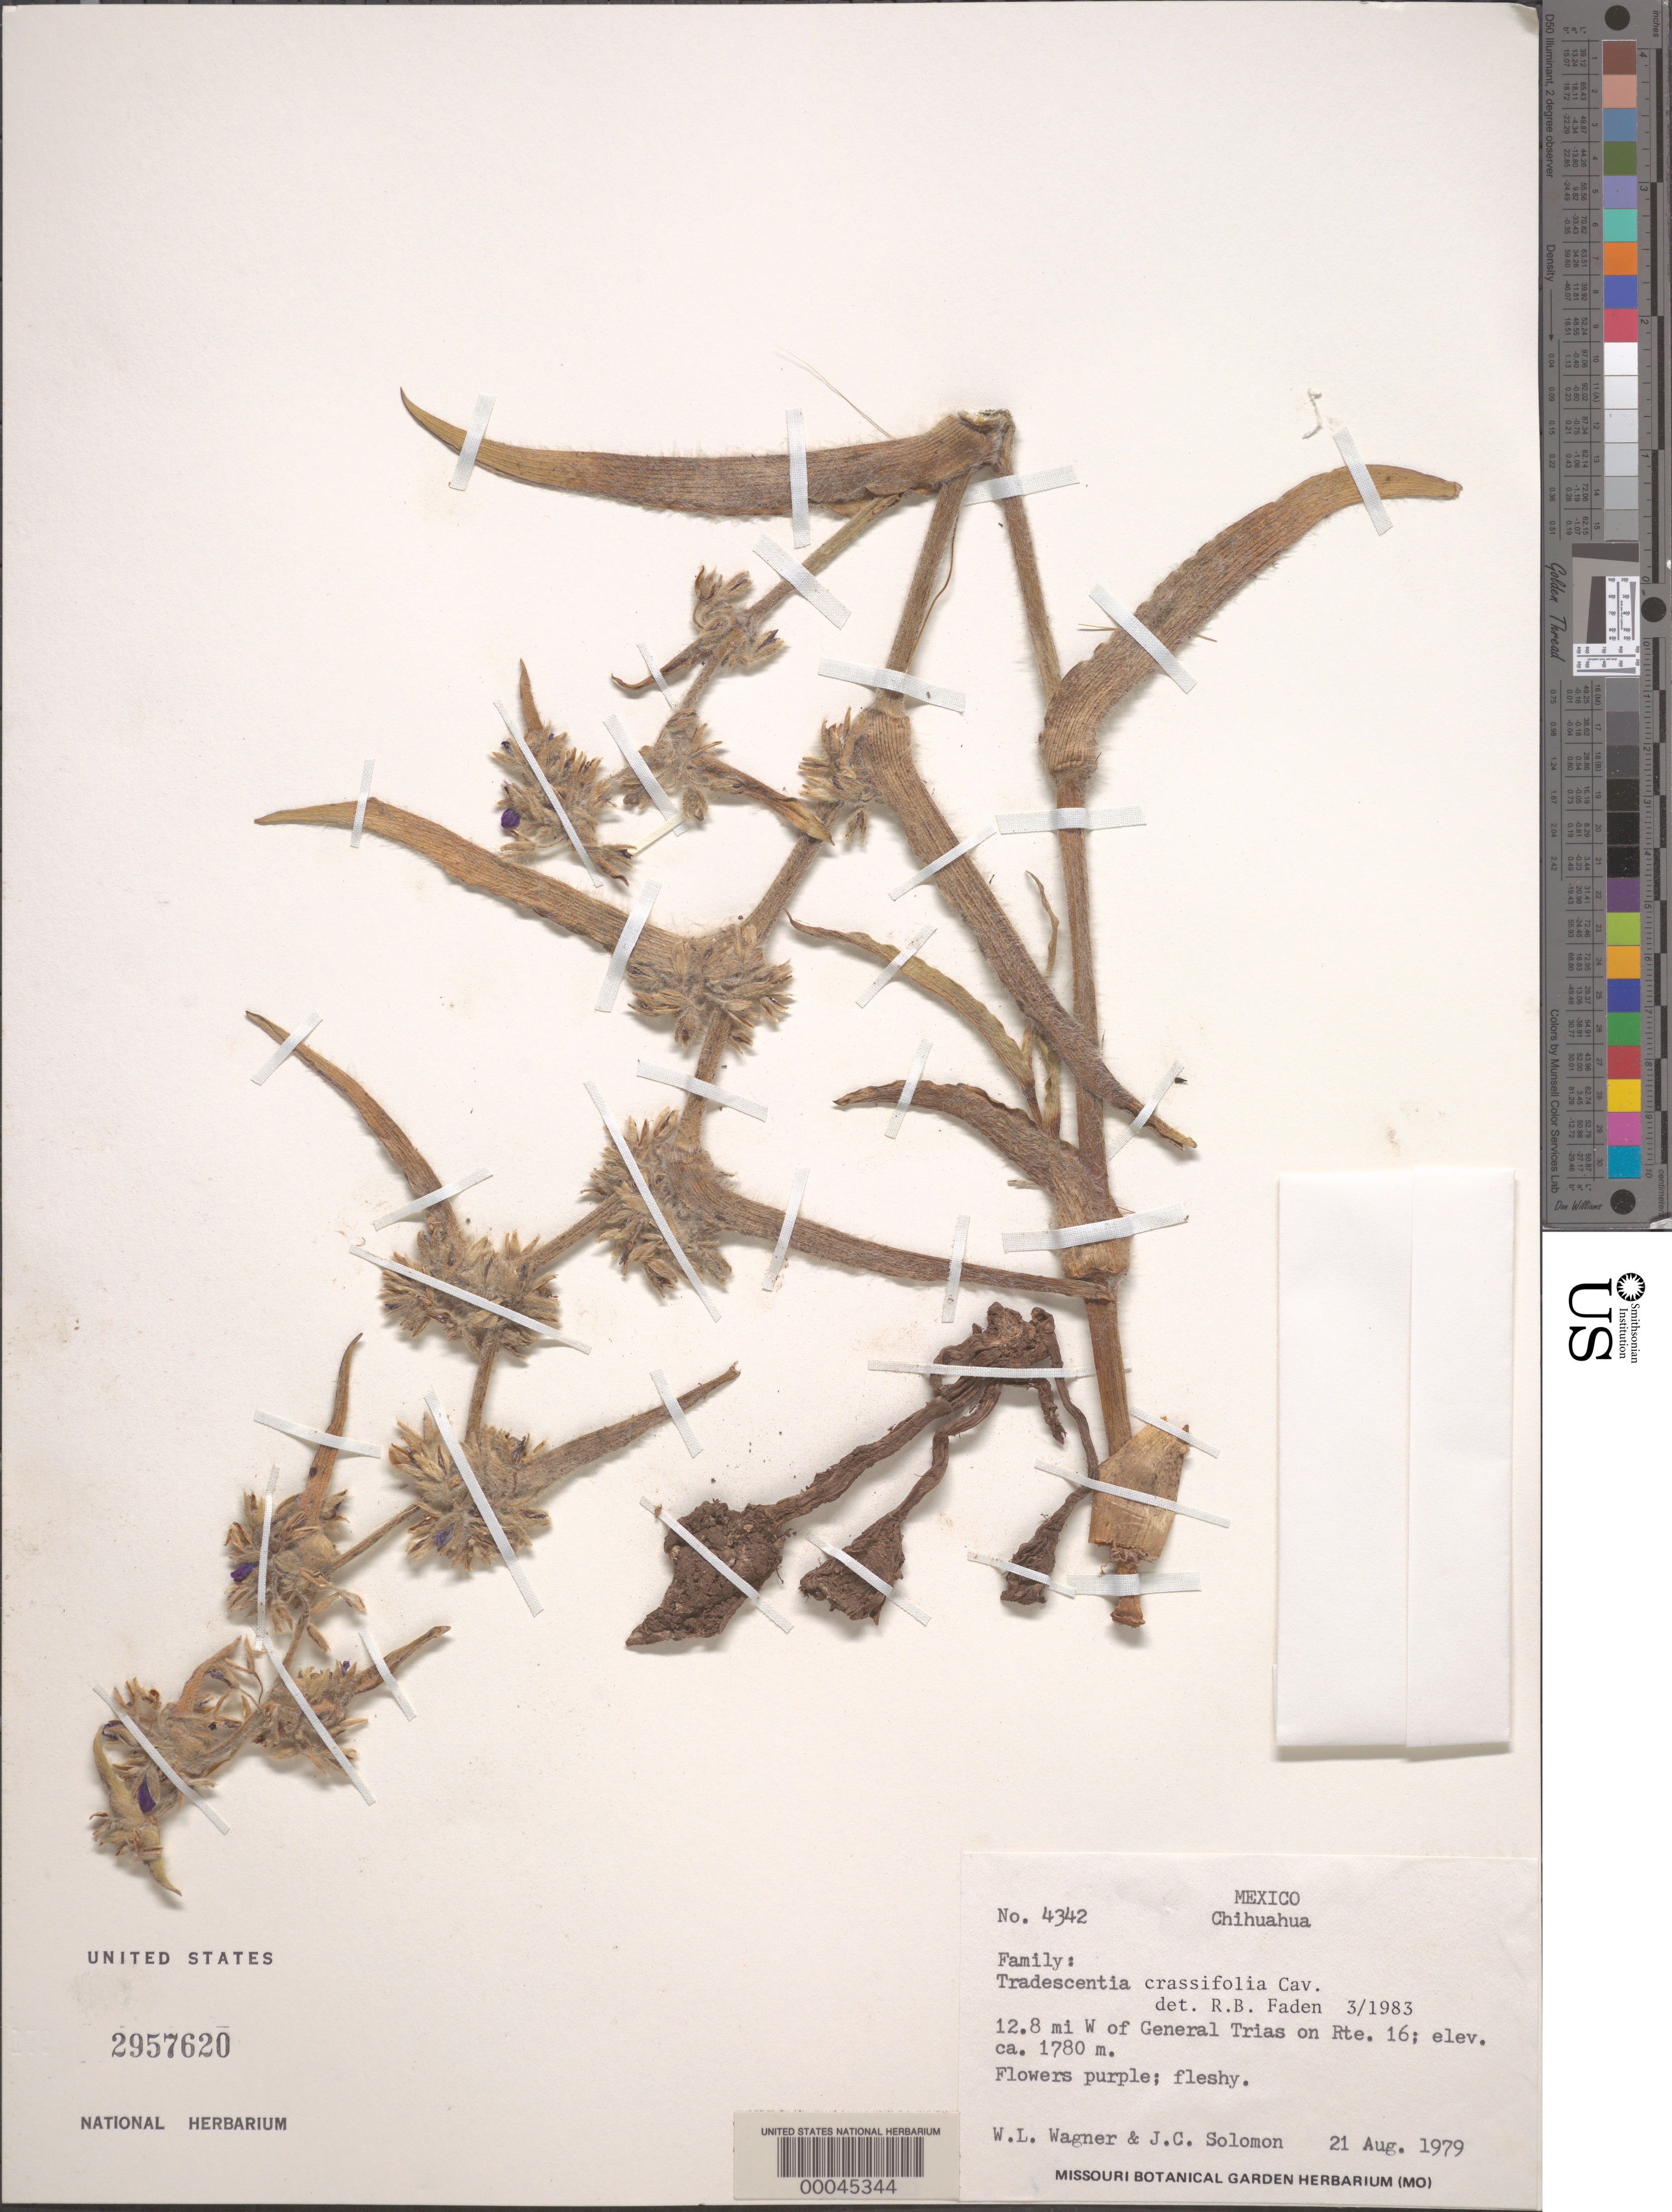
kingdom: Plantae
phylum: Tracheophyta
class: Liliopsida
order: Commelinales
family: Commelinaceae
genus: Tradescantia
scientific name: Tradescantia crassifolia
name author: Cav.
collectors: W. L. Wagner & J. C. Solomon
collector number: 4342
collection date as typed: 21 Aug 1979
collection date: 1979-08-21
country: Mexico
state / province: Chihuahua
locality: W of Gereral Trias on rt. 16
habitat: Roadside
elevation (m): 1780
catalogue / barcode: US 2957620